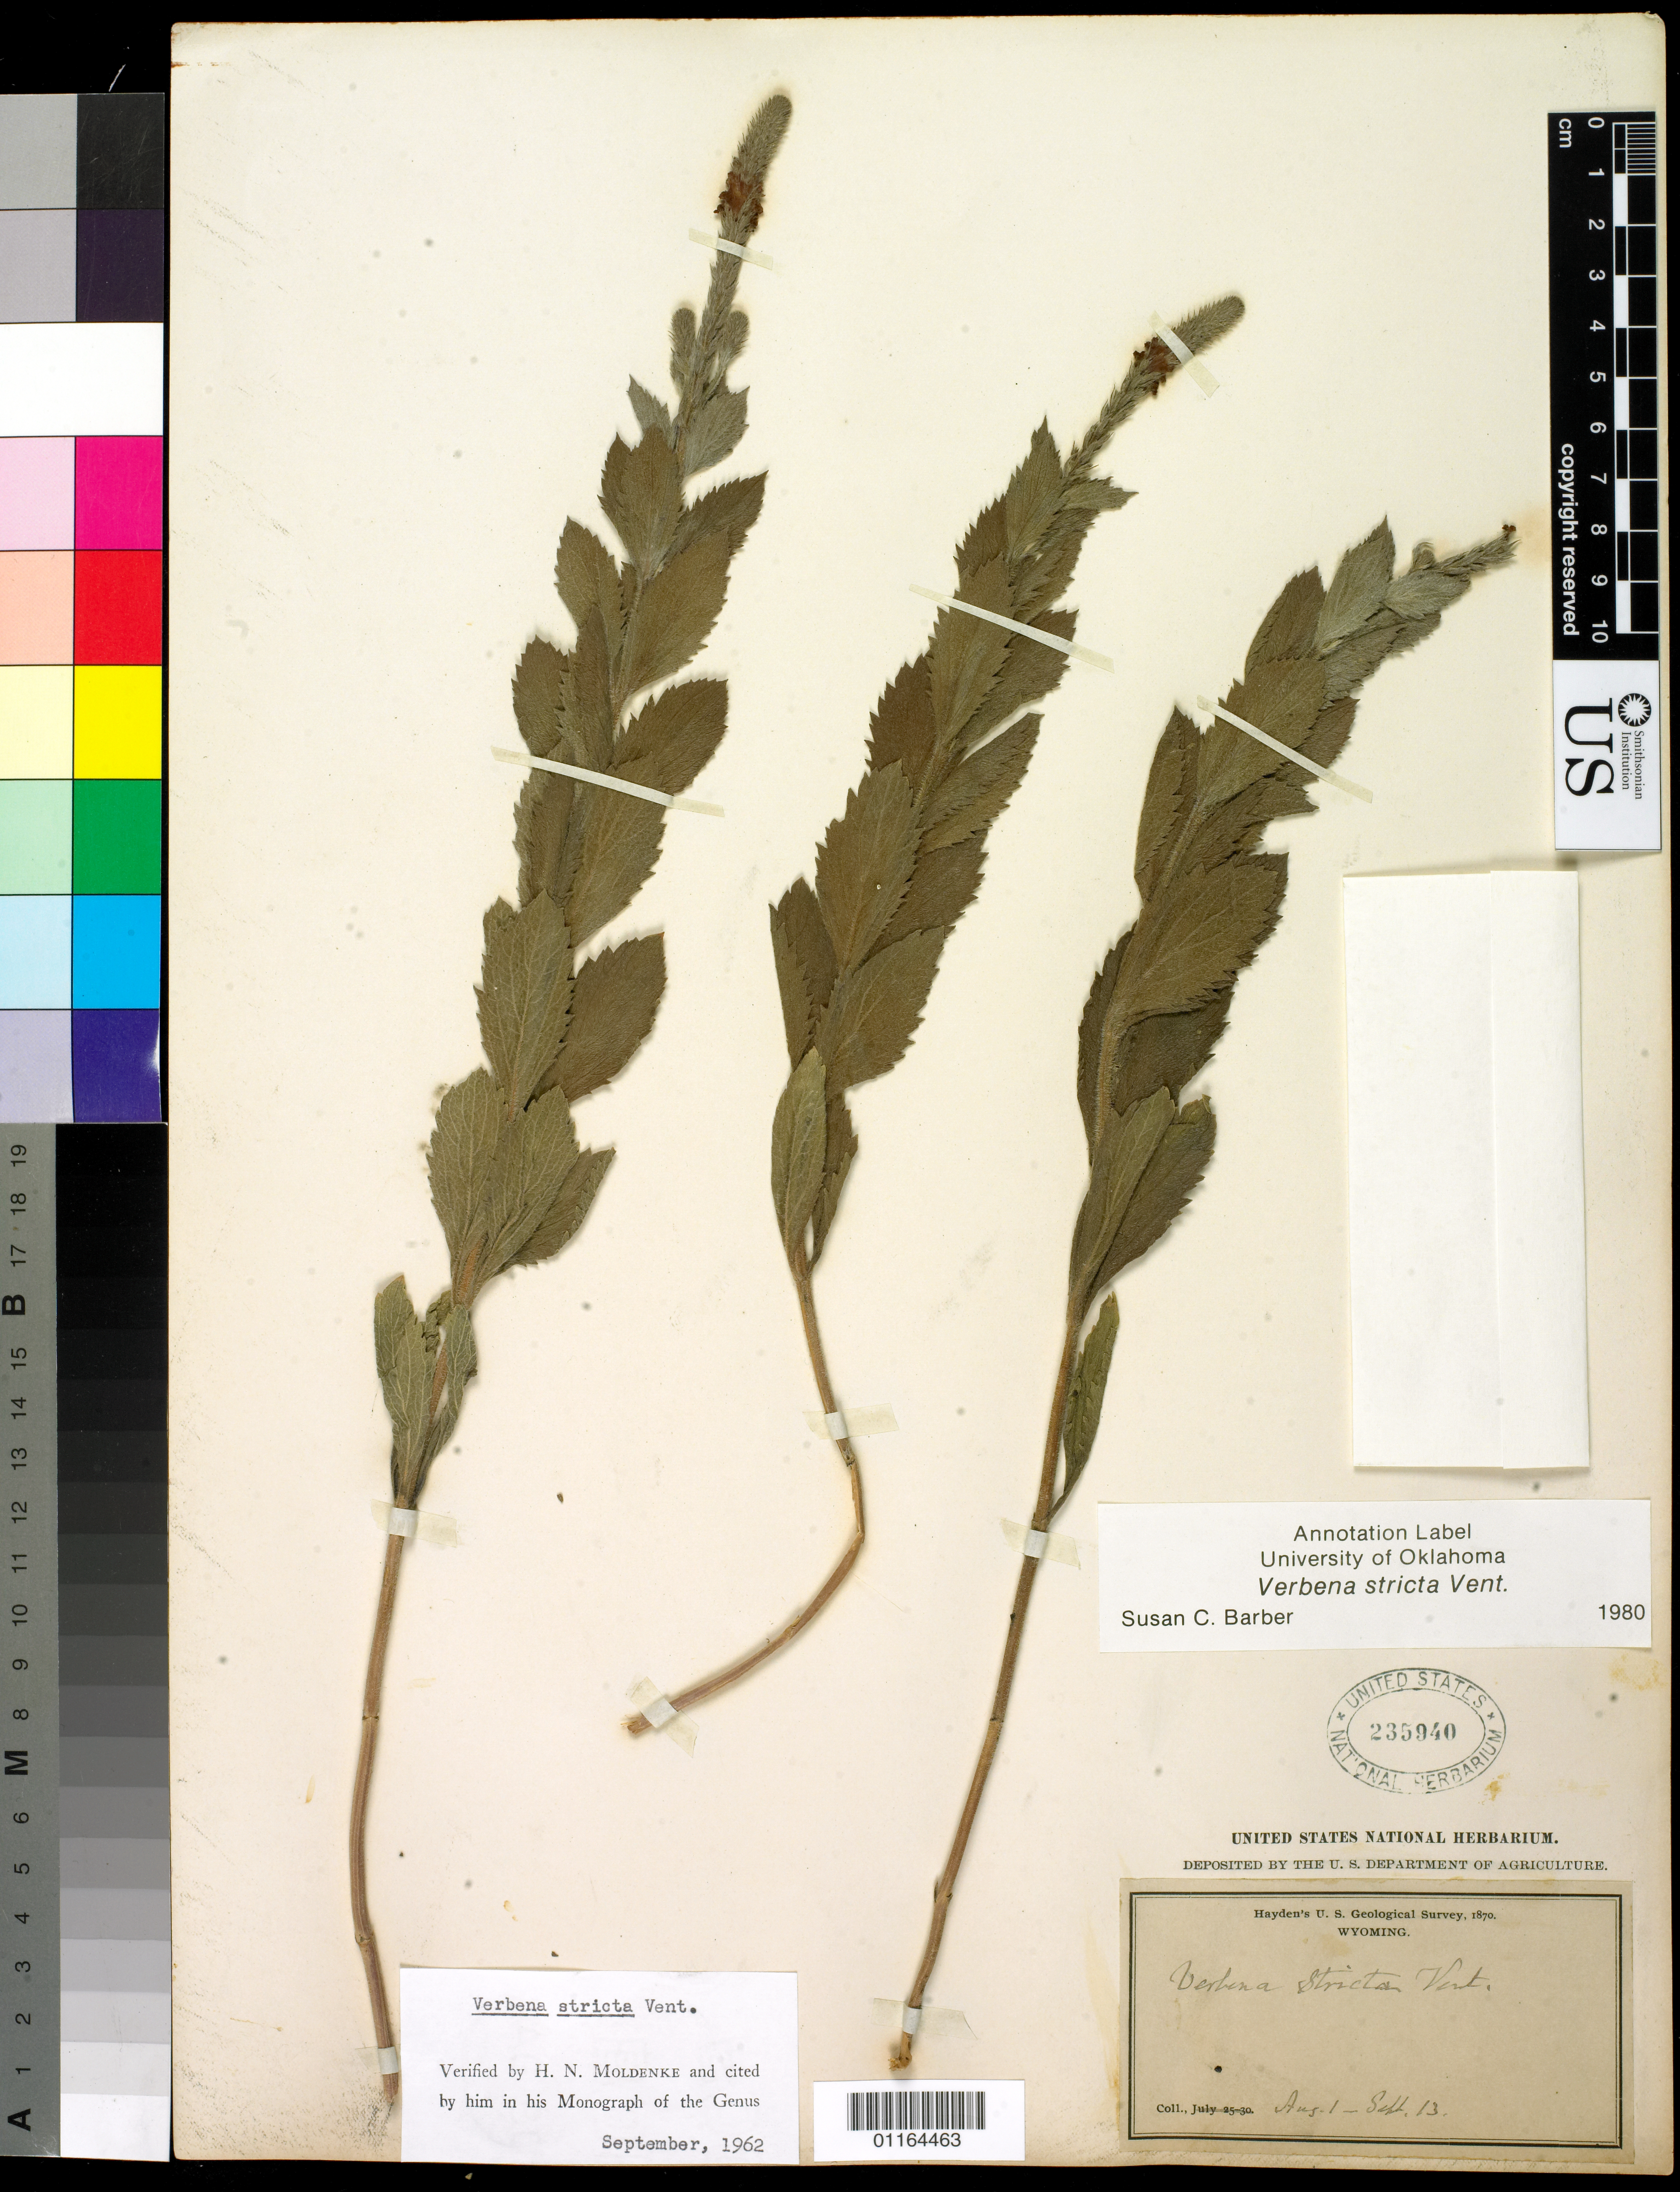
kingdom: Plantae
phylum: Tracheophyta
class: Magnoliopsida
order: Lamiales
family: Verbenaceae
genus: Verbena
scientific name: Verbena stricta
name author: Vent.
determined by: Barber, S. C.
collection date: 1870-08-01/1870-09-13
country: United States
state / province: Wyoming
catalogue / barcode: US 235940